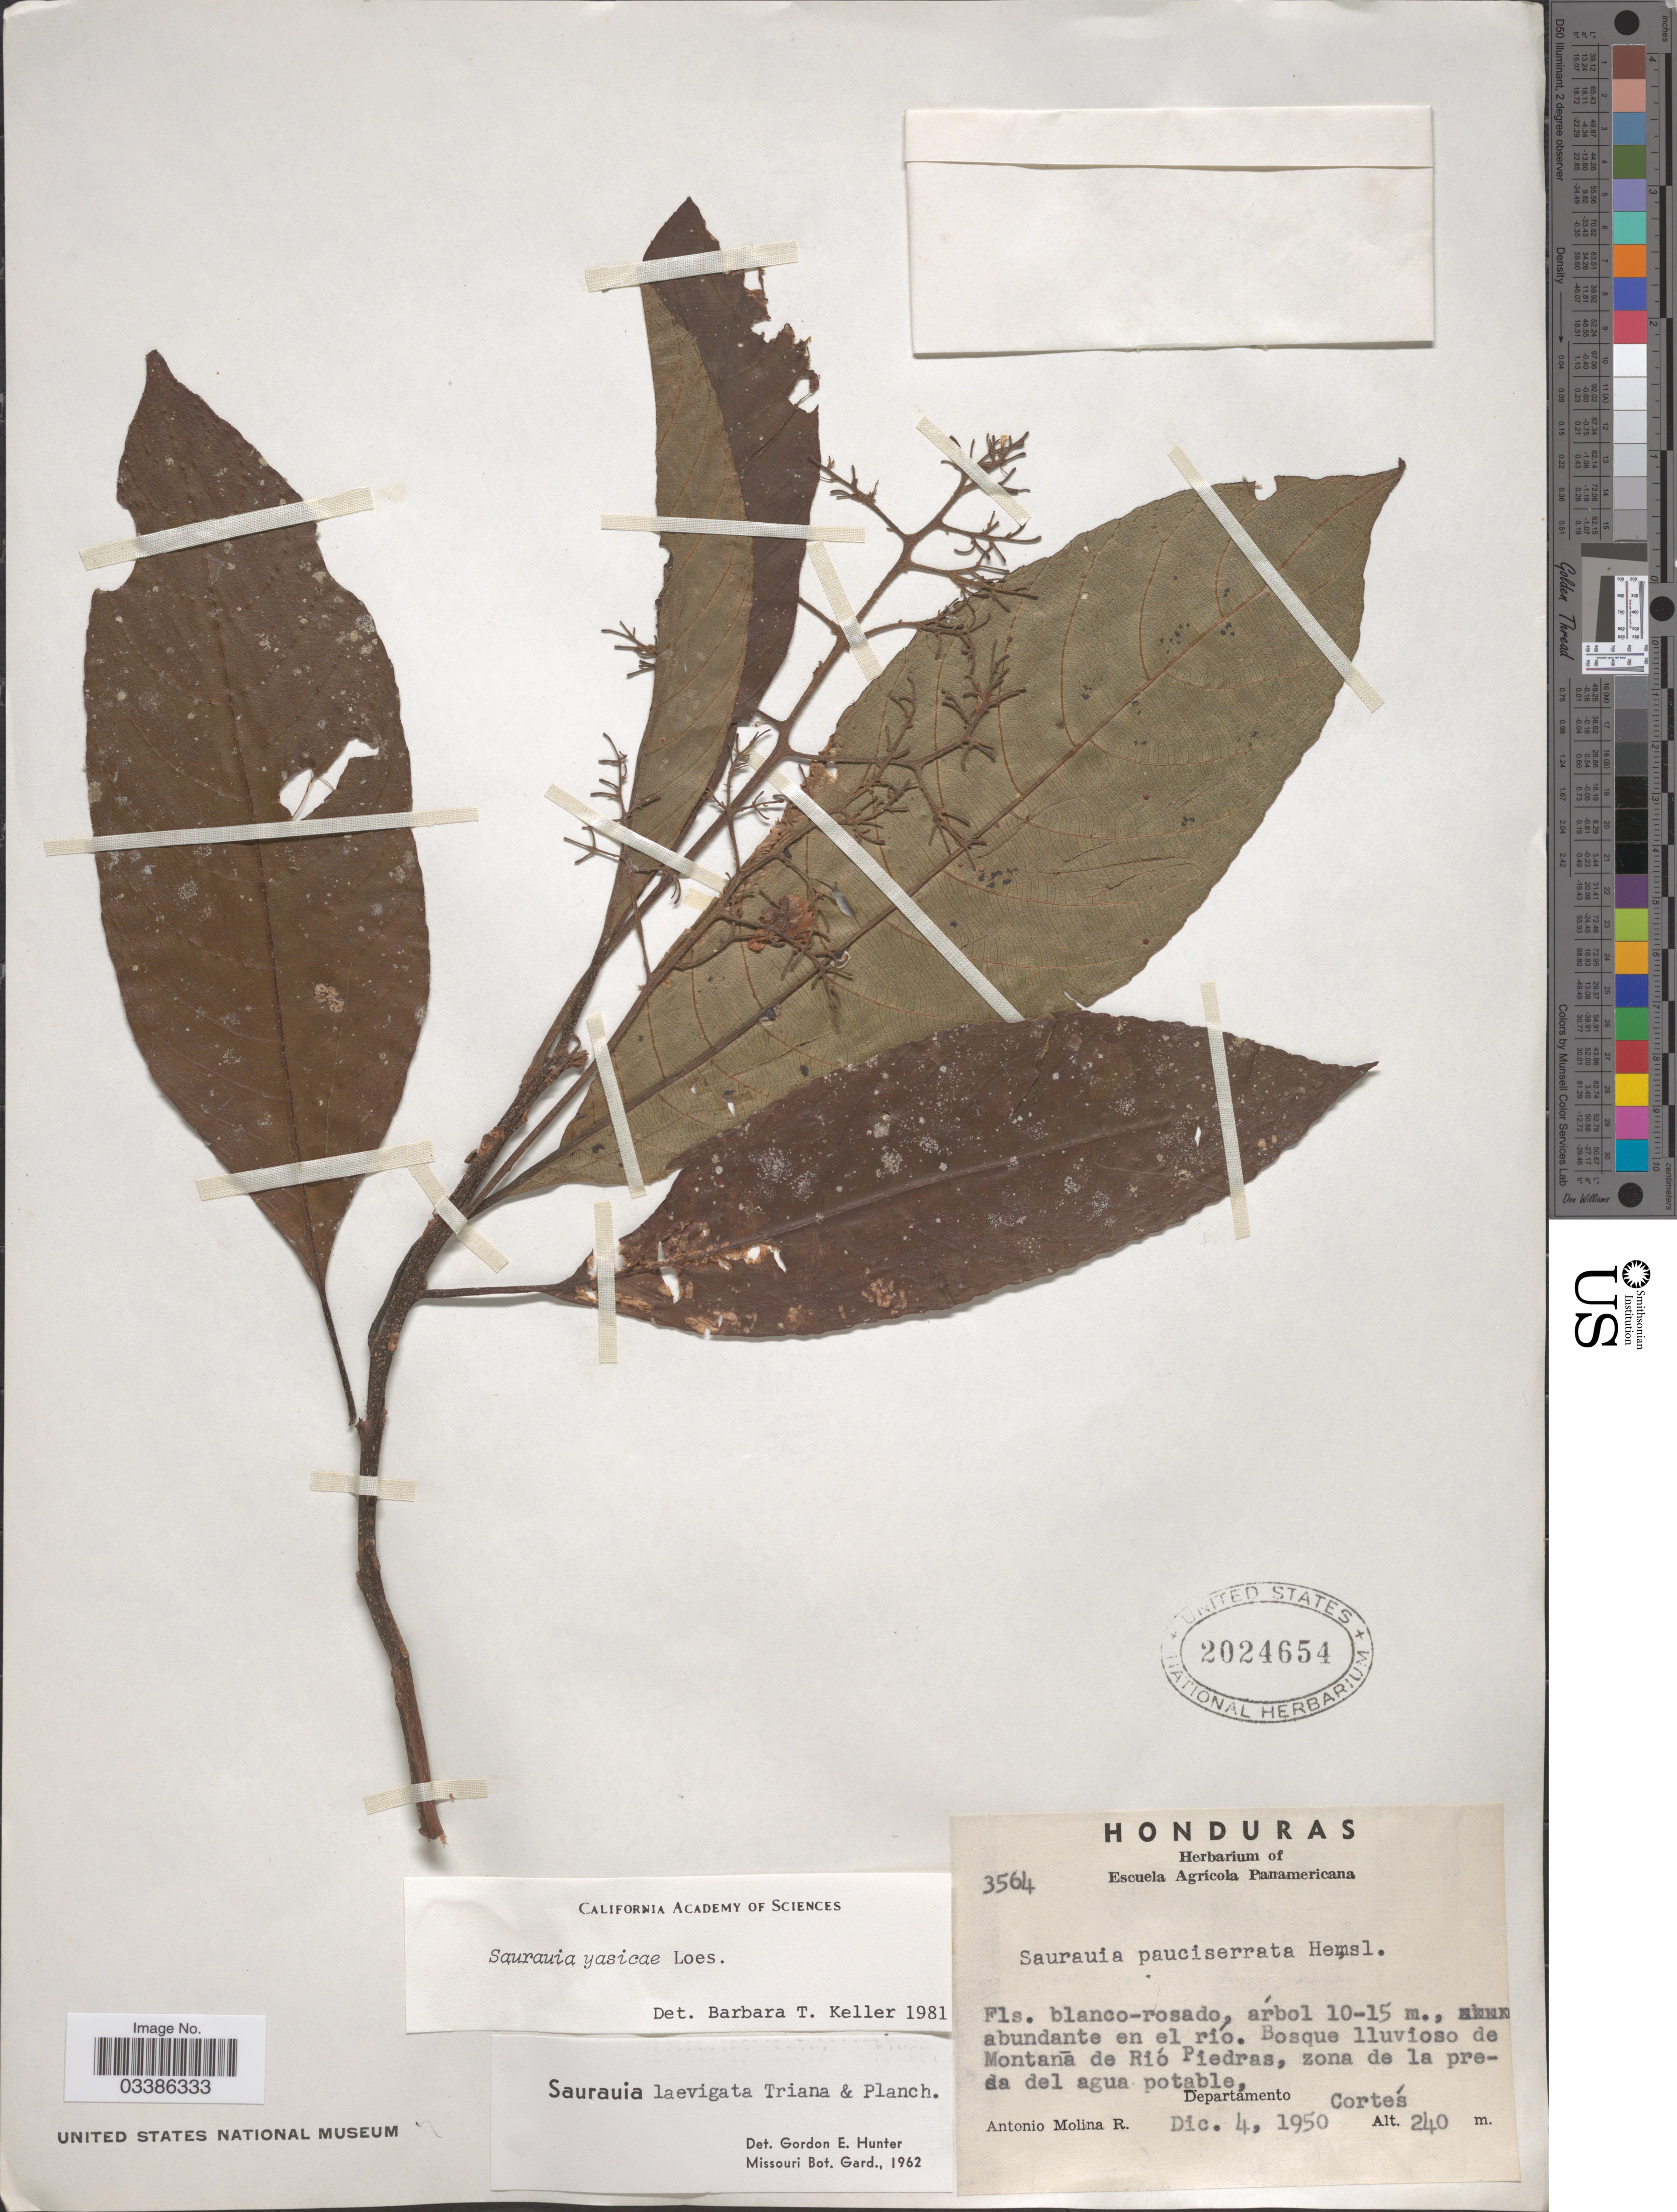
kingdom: Plantae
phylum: Tracheophyta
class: Magnoliopsida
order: Ericales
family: Actinidiaceae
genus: Saurauia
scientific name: Saurauia yasicae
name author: Loes.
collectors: A. Molina R.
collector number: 3564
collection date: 1950-12-04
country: Honduras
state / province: Cortés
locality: Bosque lluvioso de Montaña de Rió Piedras, zona de la presa del agua potable, Departamento Cortés.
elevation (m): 240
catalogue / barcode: US 2024654